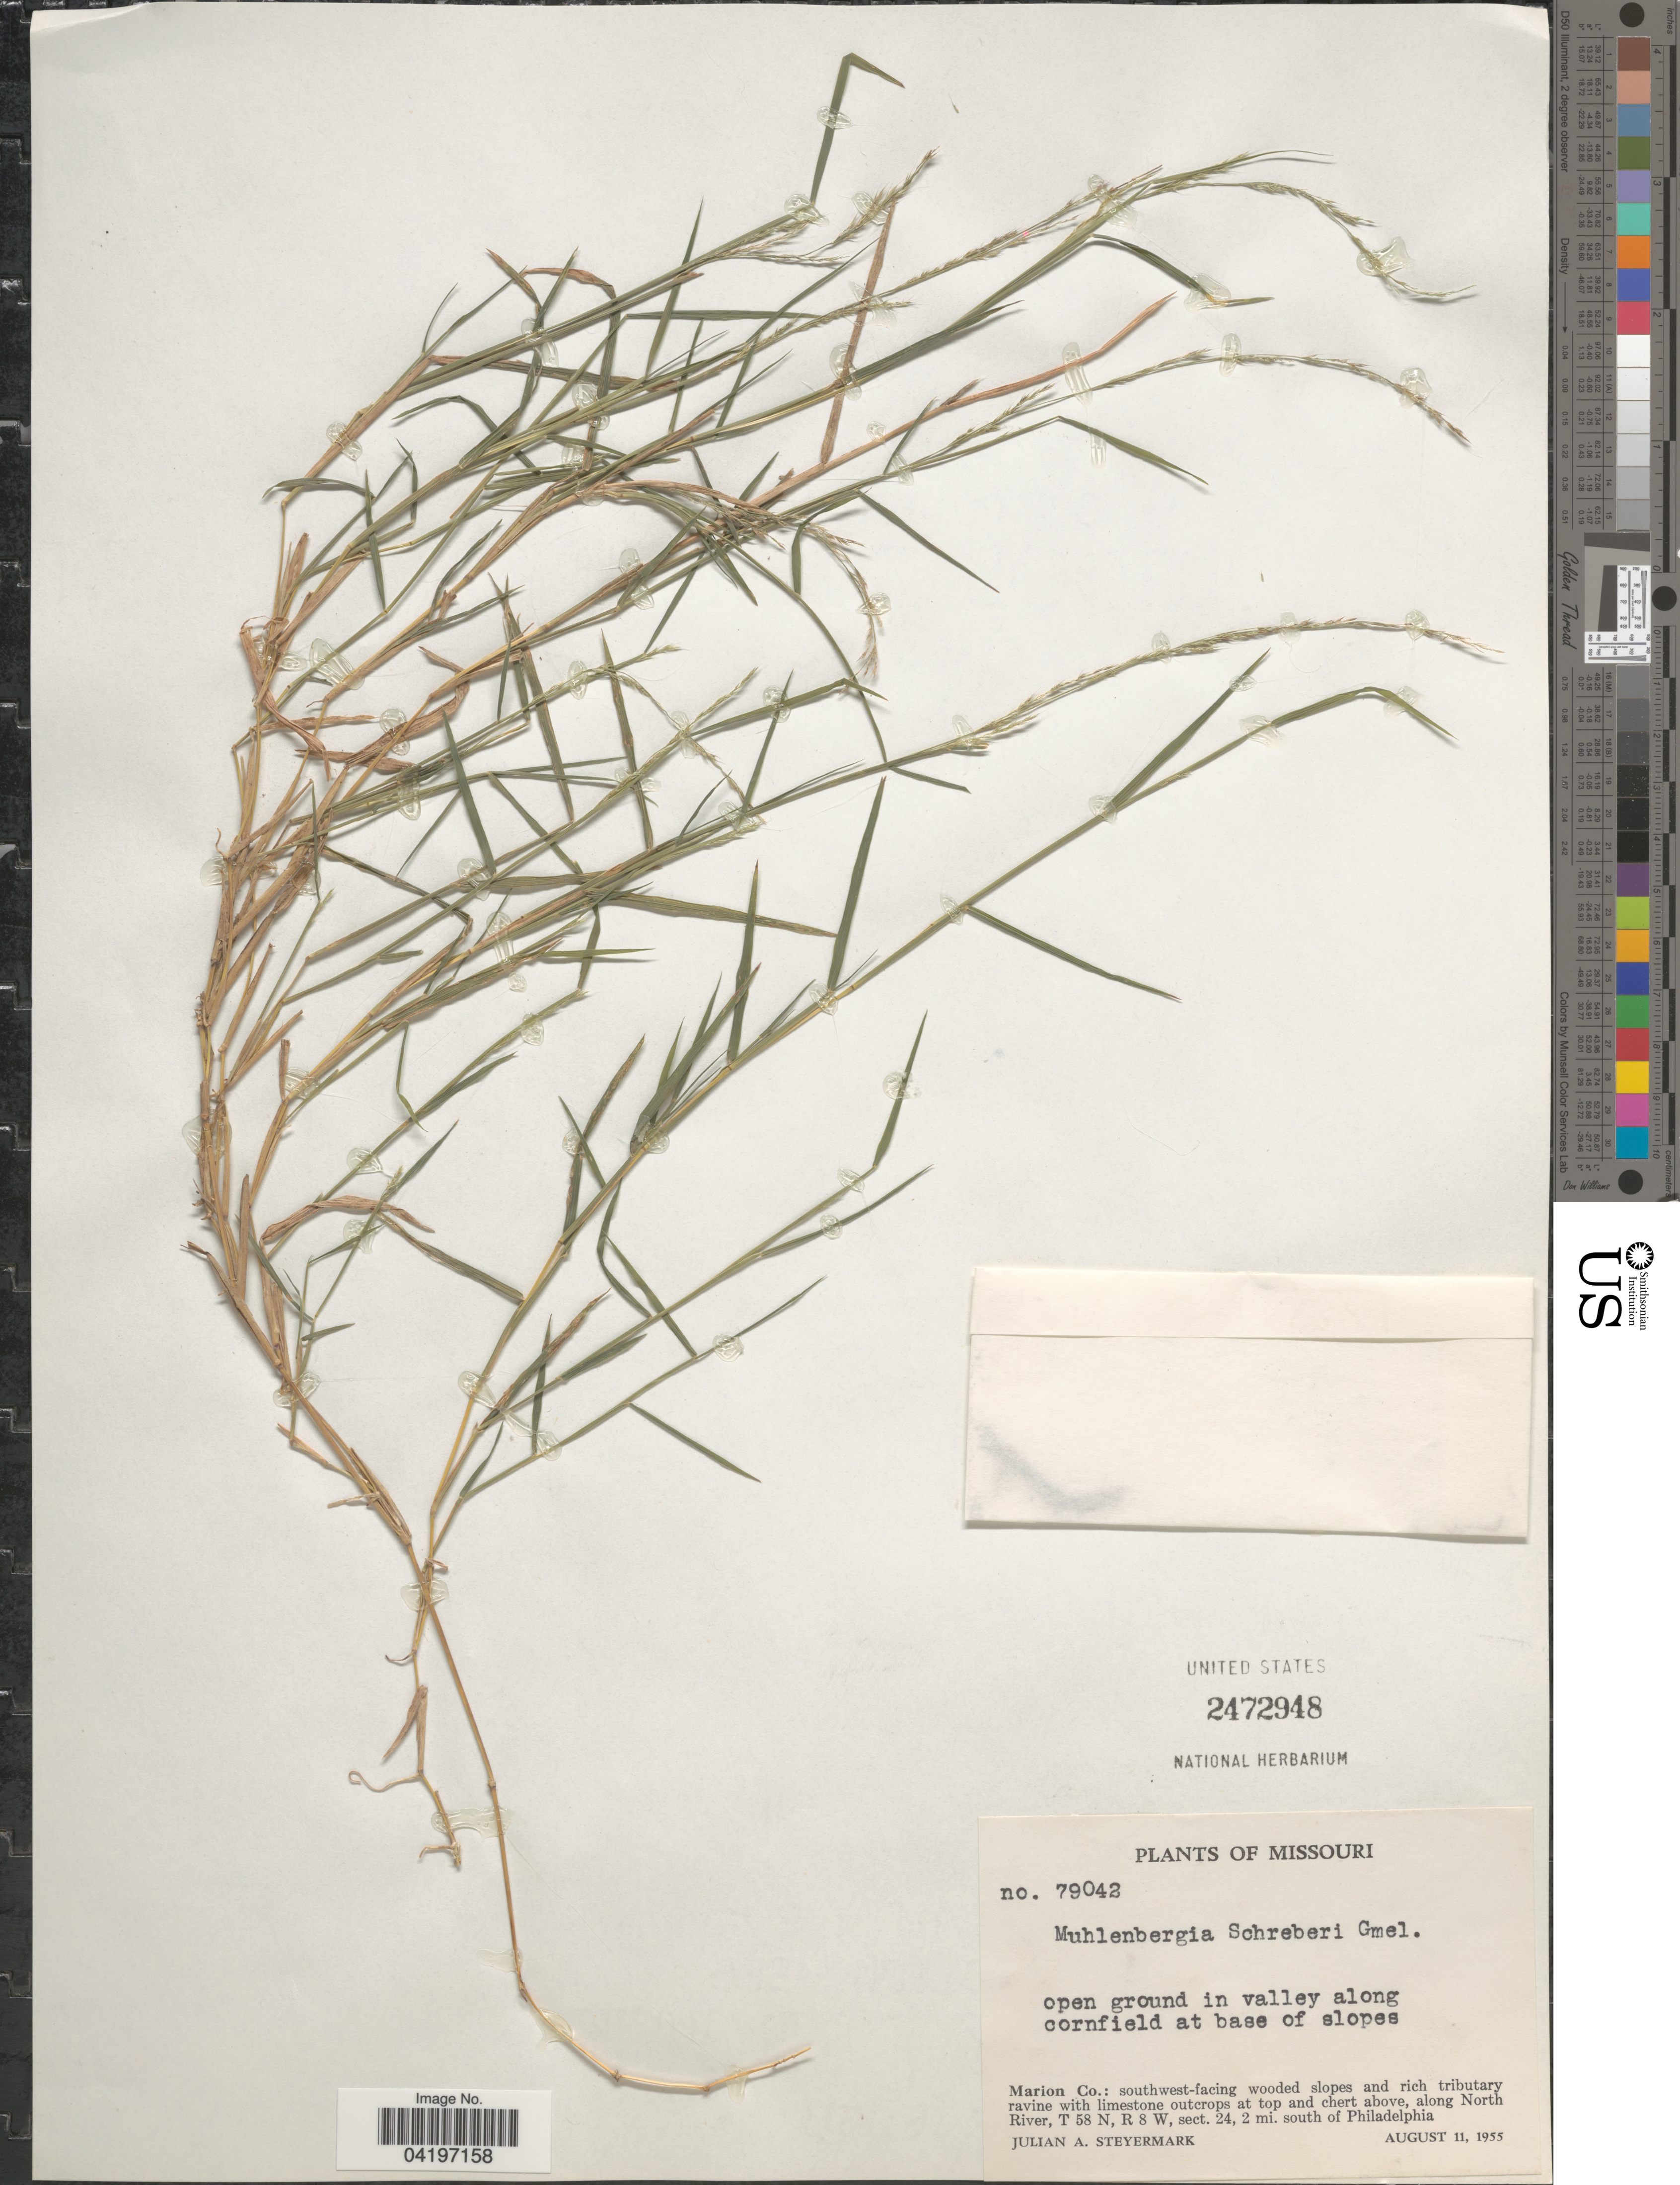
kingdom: Plantae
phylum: Tracheophyta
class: Liliopsida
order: Poales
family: Poaceae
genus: Muhlenbergia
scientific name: Muhlenbergia schreberi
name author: J.F. Gmel.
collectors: J. Steyermark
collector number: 79042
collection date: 1955-08-11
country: United States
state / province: Missouri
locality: Marion Co.: southwest-facing wooded slopes and rich tributary ravine with limestone outcrops at top and chert above, along North River, T 58 N, R 8 W, sect. 24, 2 mi. south of Philadelhia.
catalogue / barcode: US 2472948